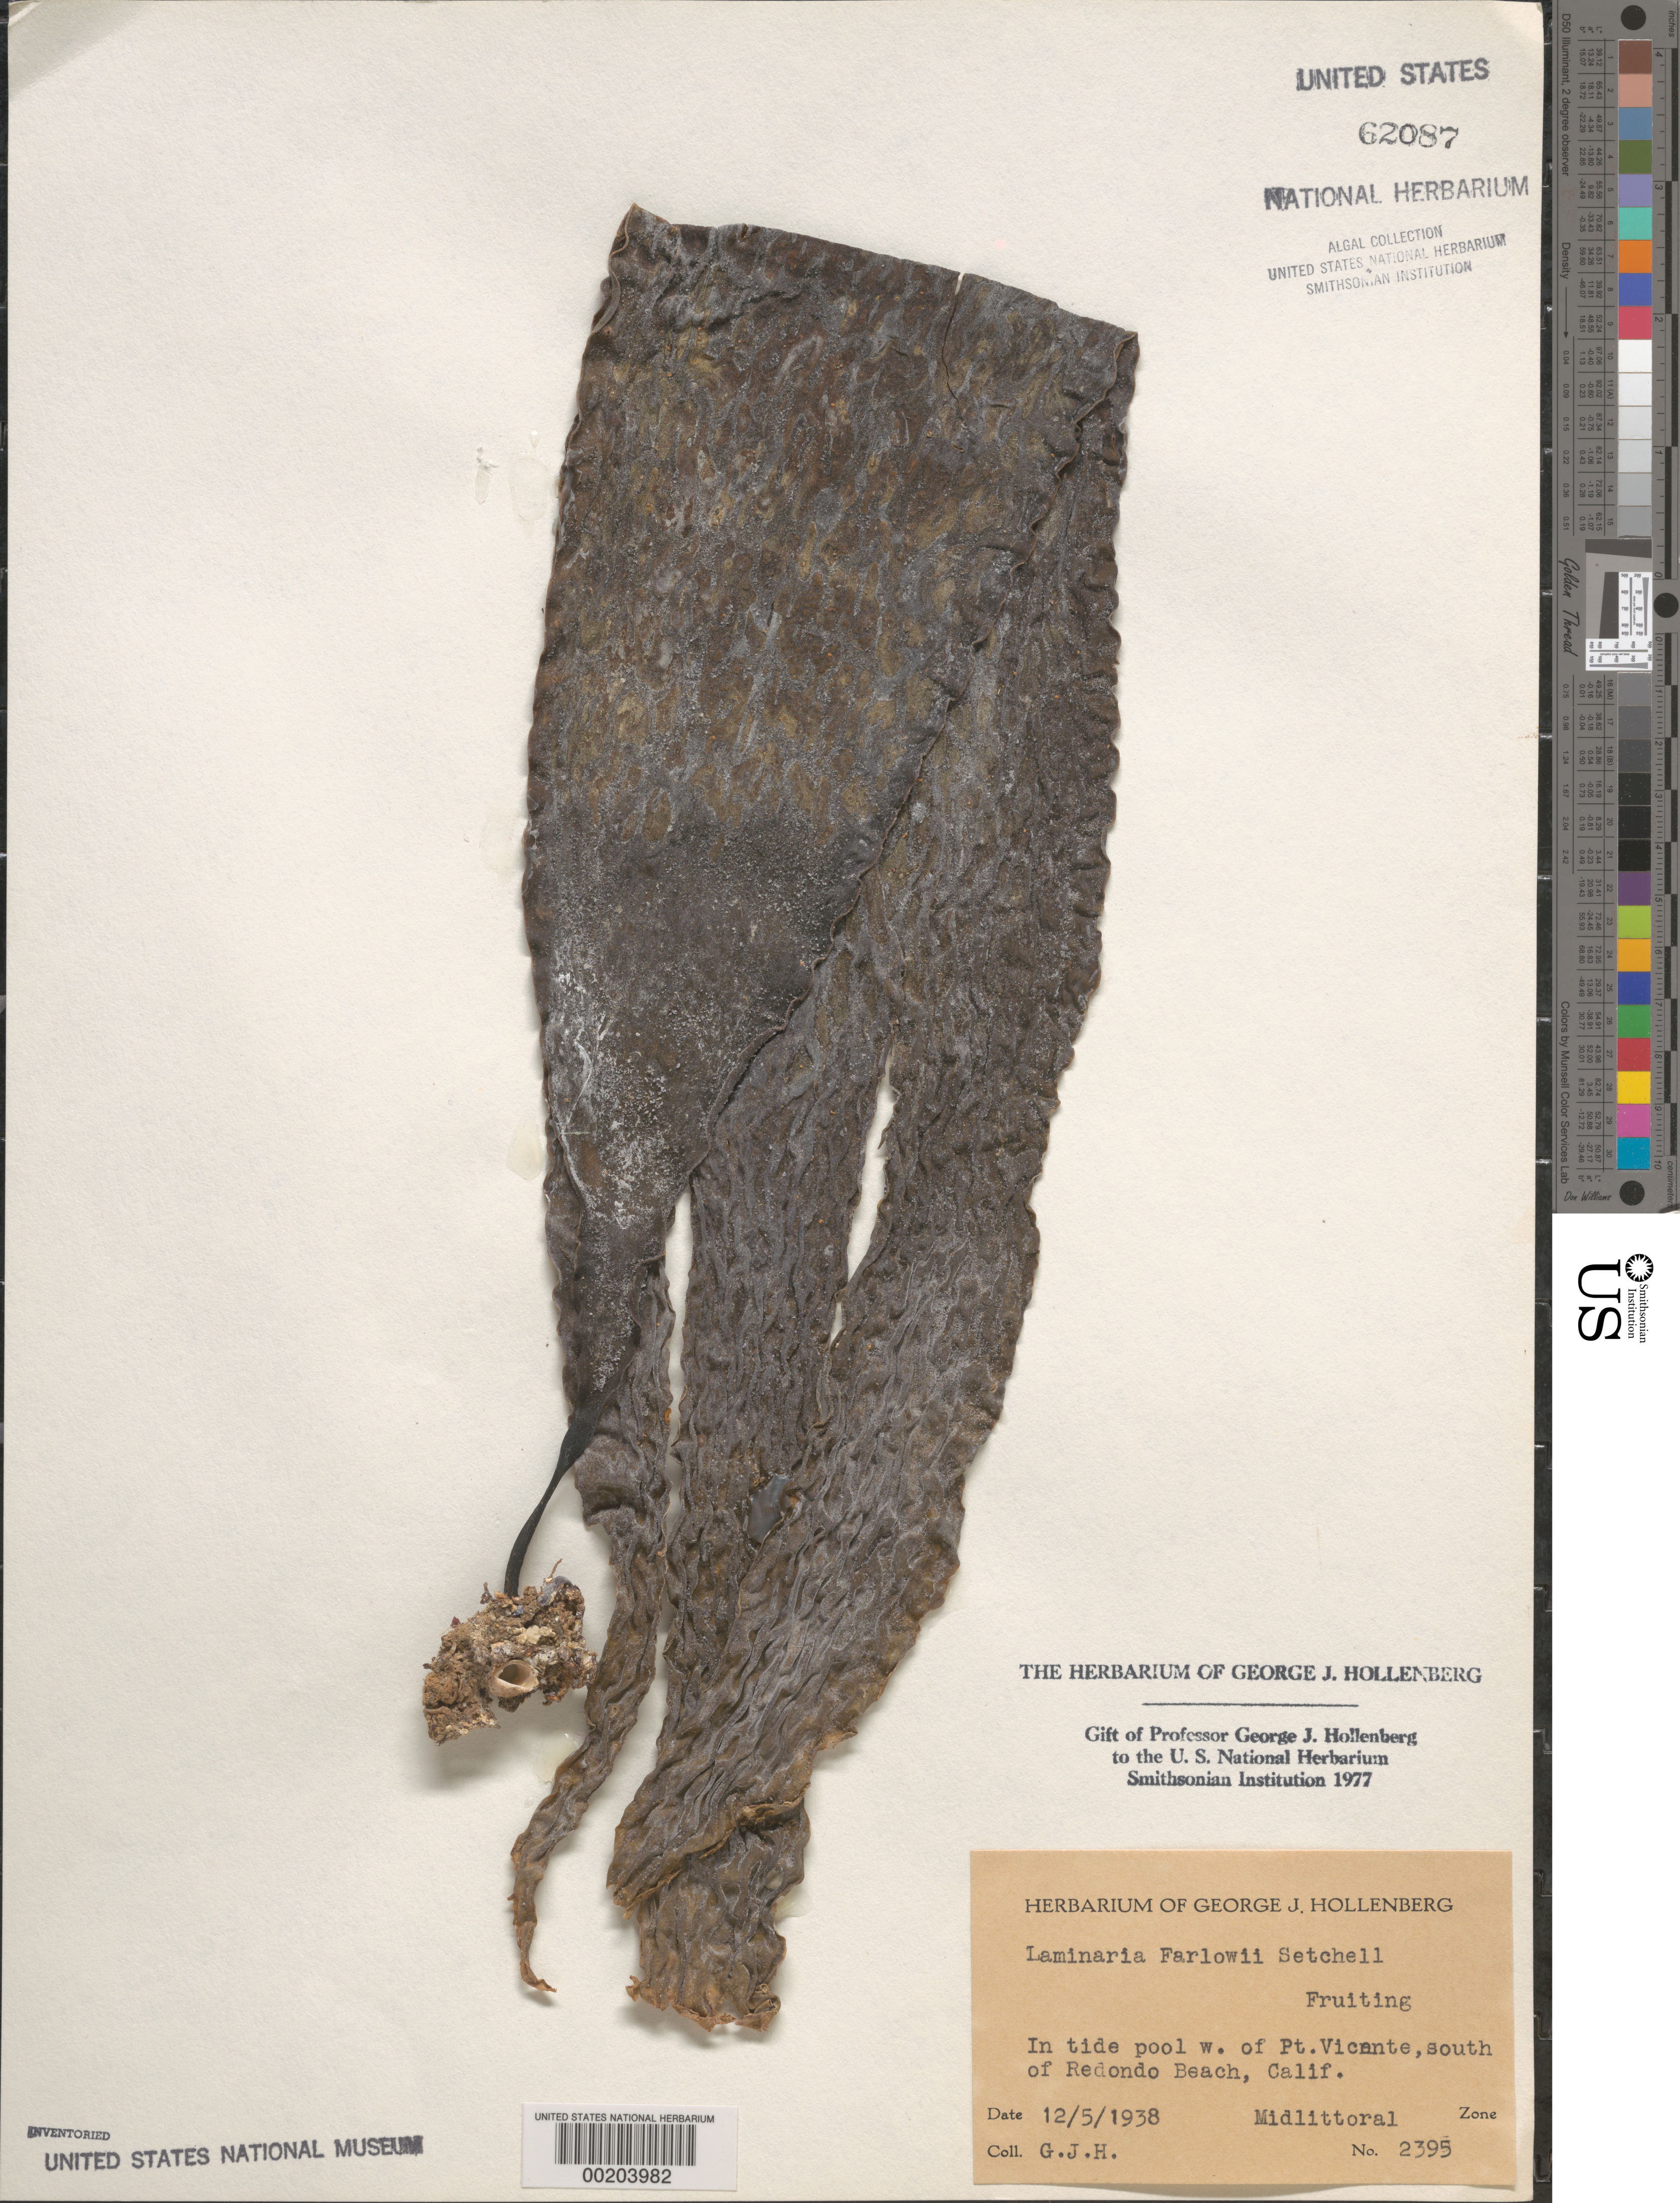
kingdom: Chromista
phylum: Ochrophyta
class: Phaeophyceae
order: Laminariales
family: Laminariaceae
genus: Laminaria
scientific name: Laminaria farlowii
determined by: Hollenberg, George J.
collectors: G. Hollenberg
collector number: GJH 2395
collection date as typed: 05 Dec 1938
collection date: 1938-12-05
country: United States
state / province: California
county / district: Los Angeles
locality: West of Point Vicente, south of Redondo Beach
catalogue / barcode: US 62087